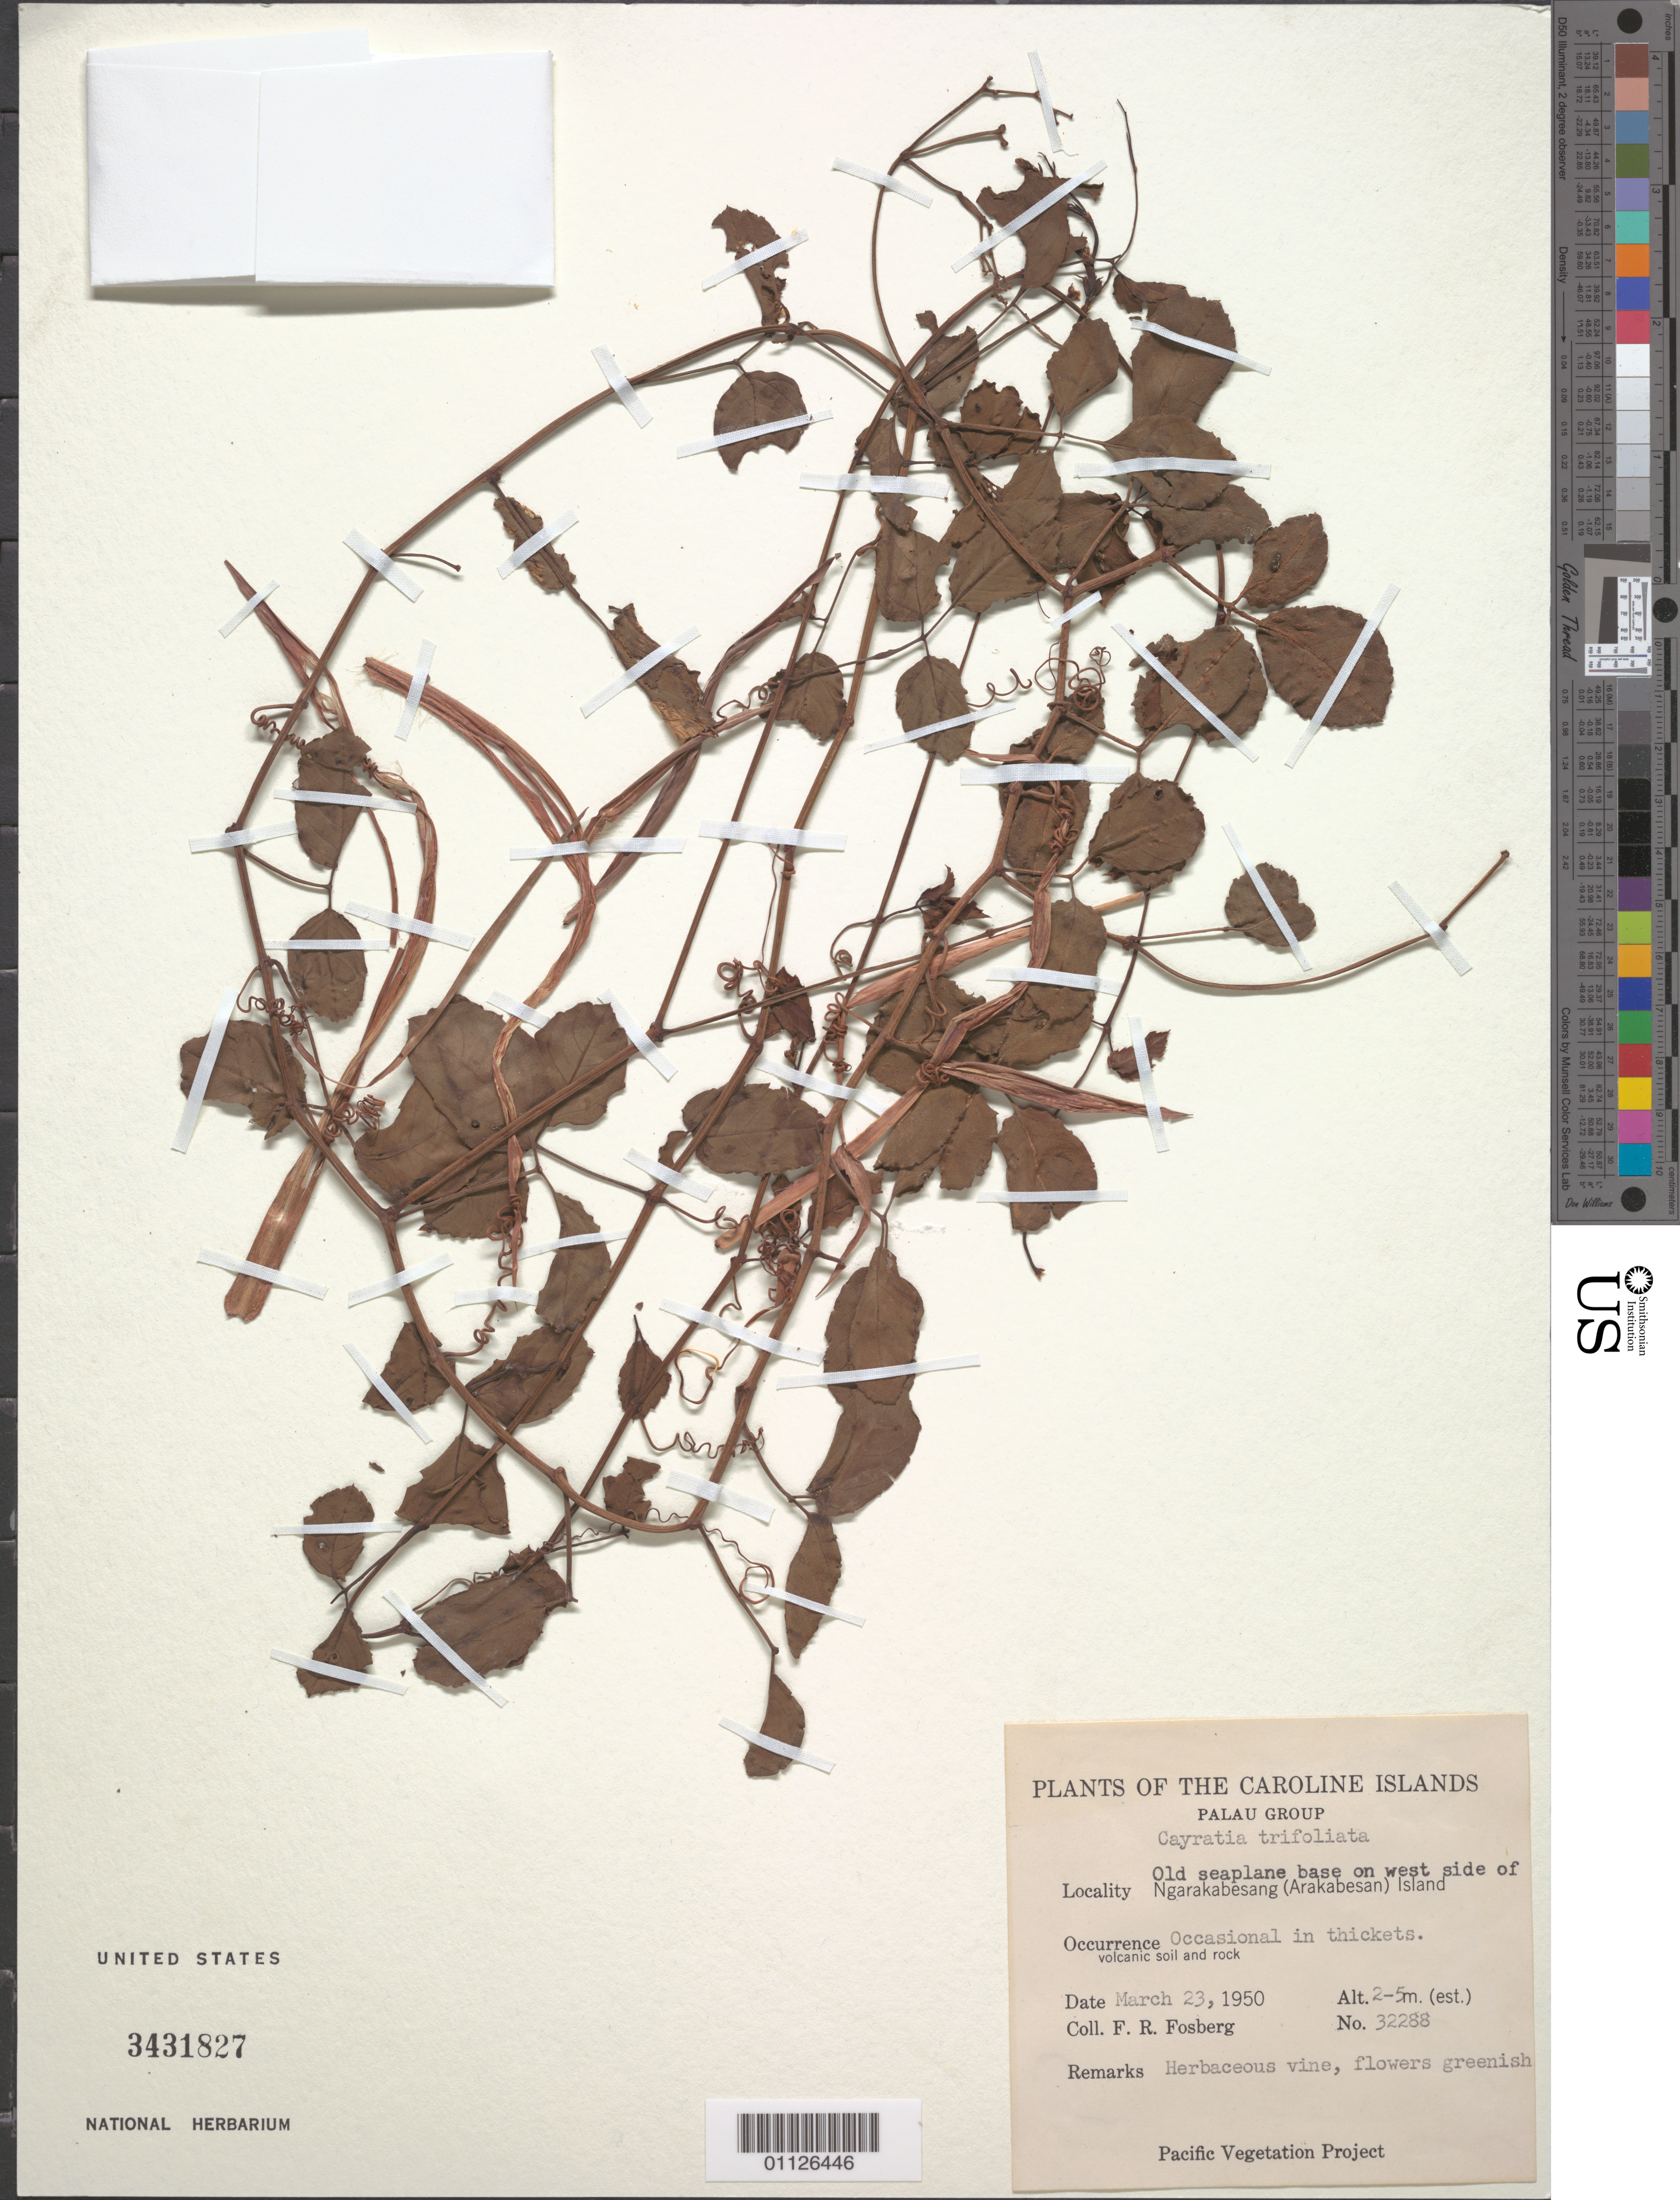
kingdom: Plantae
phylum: Tracheophyta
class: Magnoliopsida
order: Vitales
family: Vitaceae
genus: Causonis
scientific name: Causonis trifolia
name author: (L.) Mabb. & J. Wen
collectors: F. R. Fosberg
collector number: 32288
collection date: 1950-03-23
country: Palau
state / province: Koror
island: Ngerekebesang [Arakabesan]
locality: Caroline Islands. Palau group. Ngarakabesang (Arakabesan) Island.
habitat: Old seaplane base. Occasional in thickets. Volcanic soil and rock. Herbaceous vine.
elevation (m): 2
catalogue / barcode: US 3431827